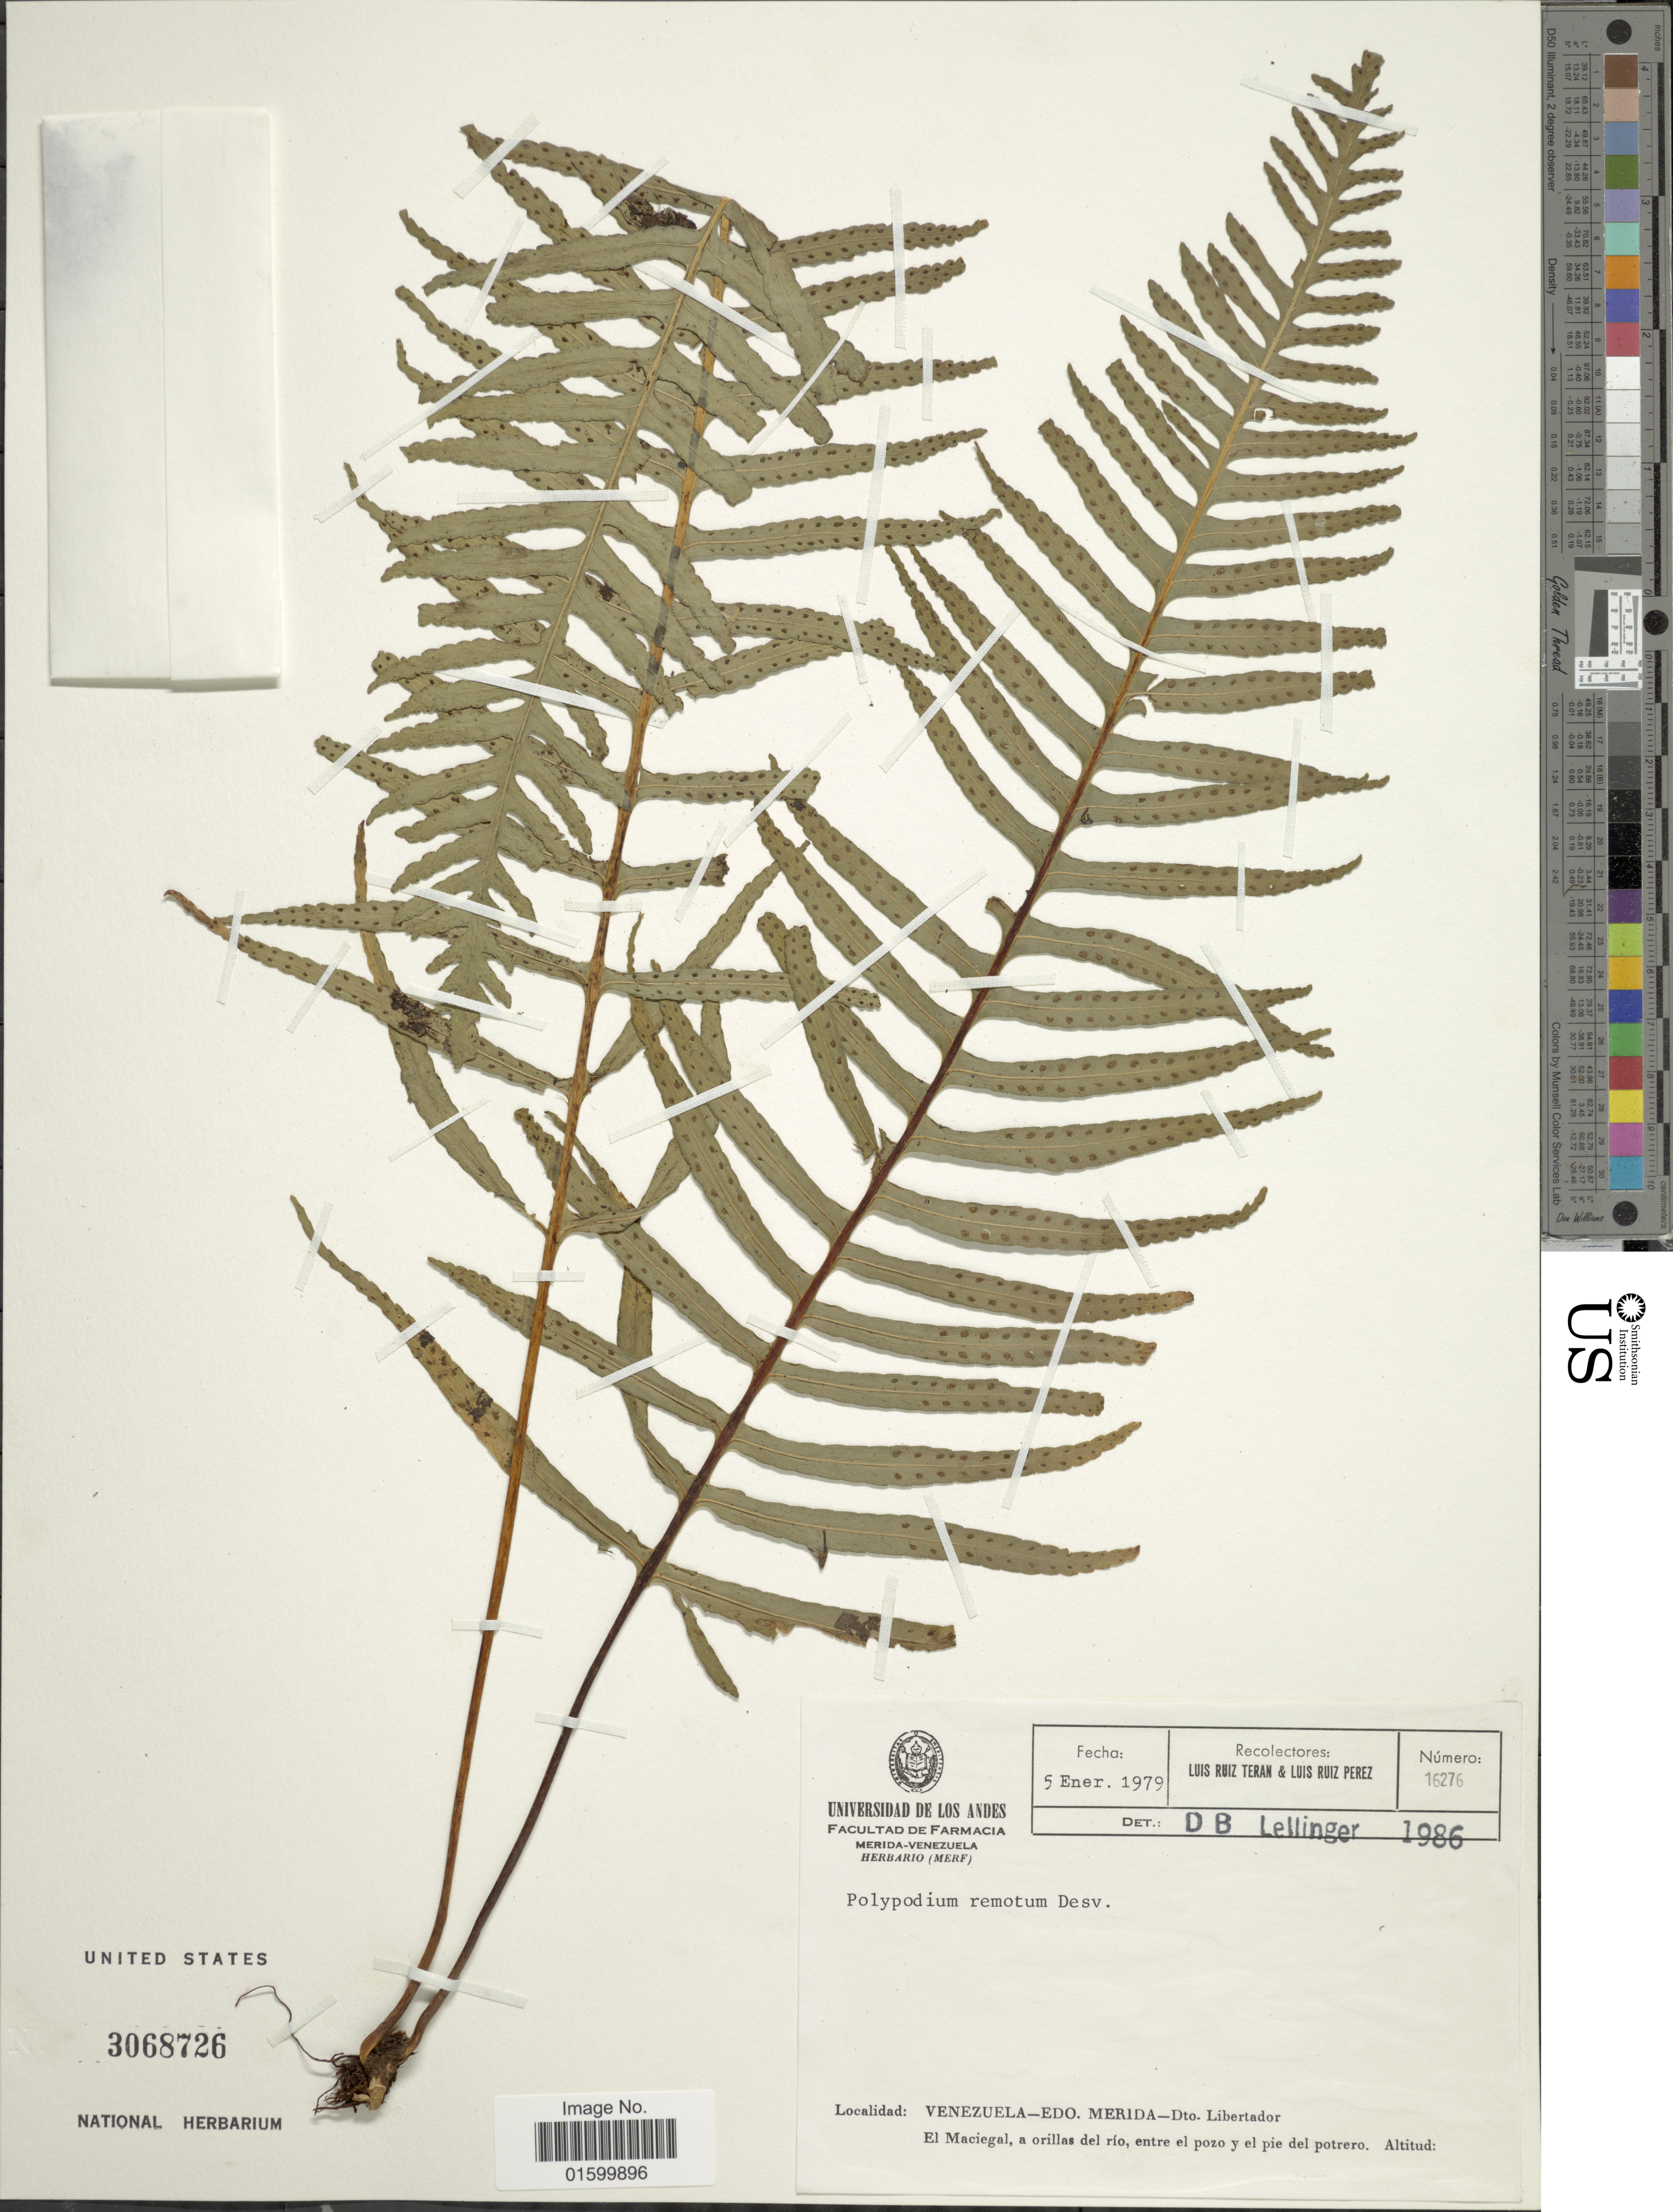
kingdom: Plantae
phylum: Tracheophyta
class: Polypodiopsida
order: Polypodiales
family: Polypodiaceae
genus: Pleopeltis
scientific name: Pleopeltis remota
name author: (Desv.) A.R. Sm.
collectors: L. Teran & L. Ruiz-Perez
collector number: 16276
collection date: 1979-01-05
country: Venezuela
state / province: Mérida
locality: Edo. Merida, Dto. Libertador, El Maciegal, a orillas del rio, entre el pozo y el pie del potrero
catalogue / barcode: US 3068726